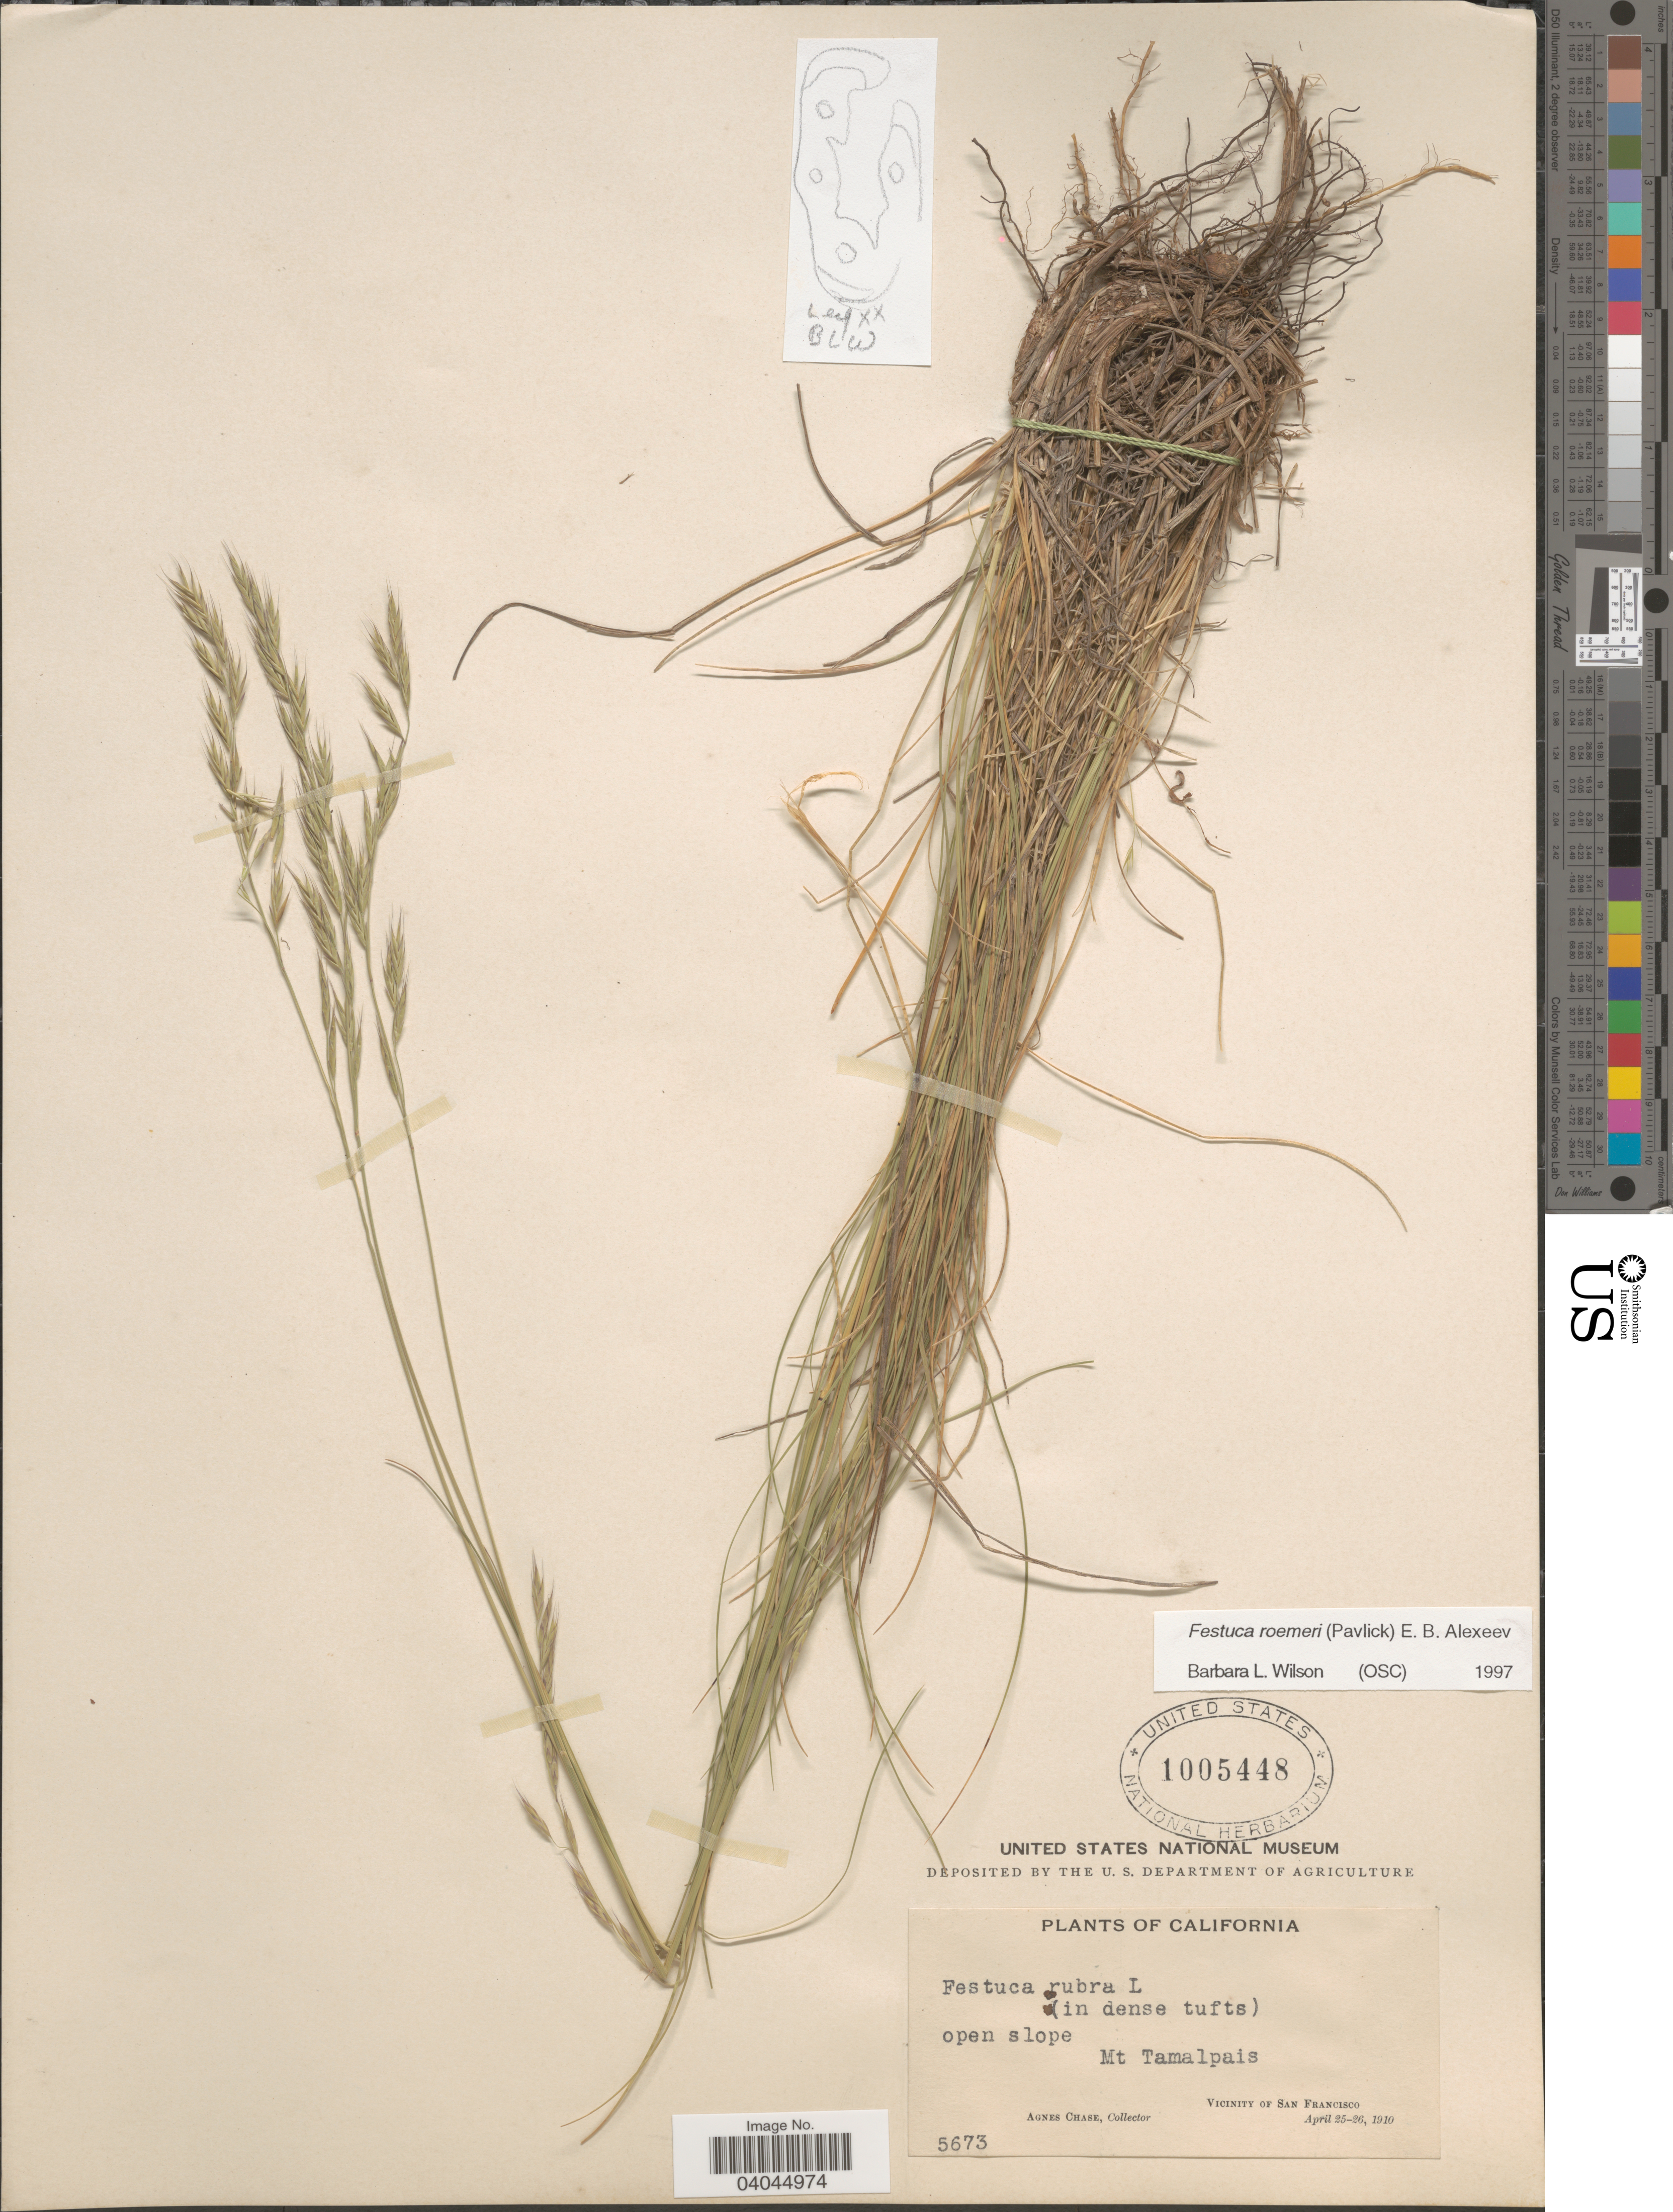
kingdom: Plantae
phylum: Tracheophyta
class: Liliopsida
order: Poales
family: Poaceae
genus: Festuca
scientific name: Festuca roemeri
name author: (Pavlick) E.B. Alexeev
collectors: A. Chase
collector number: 5673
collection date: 1910-04-25/1910-04-26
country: United States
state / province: California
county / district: San Francisco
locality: Mt Tamalpais. Vicinity of San Francisco.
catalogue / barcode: US 1005448